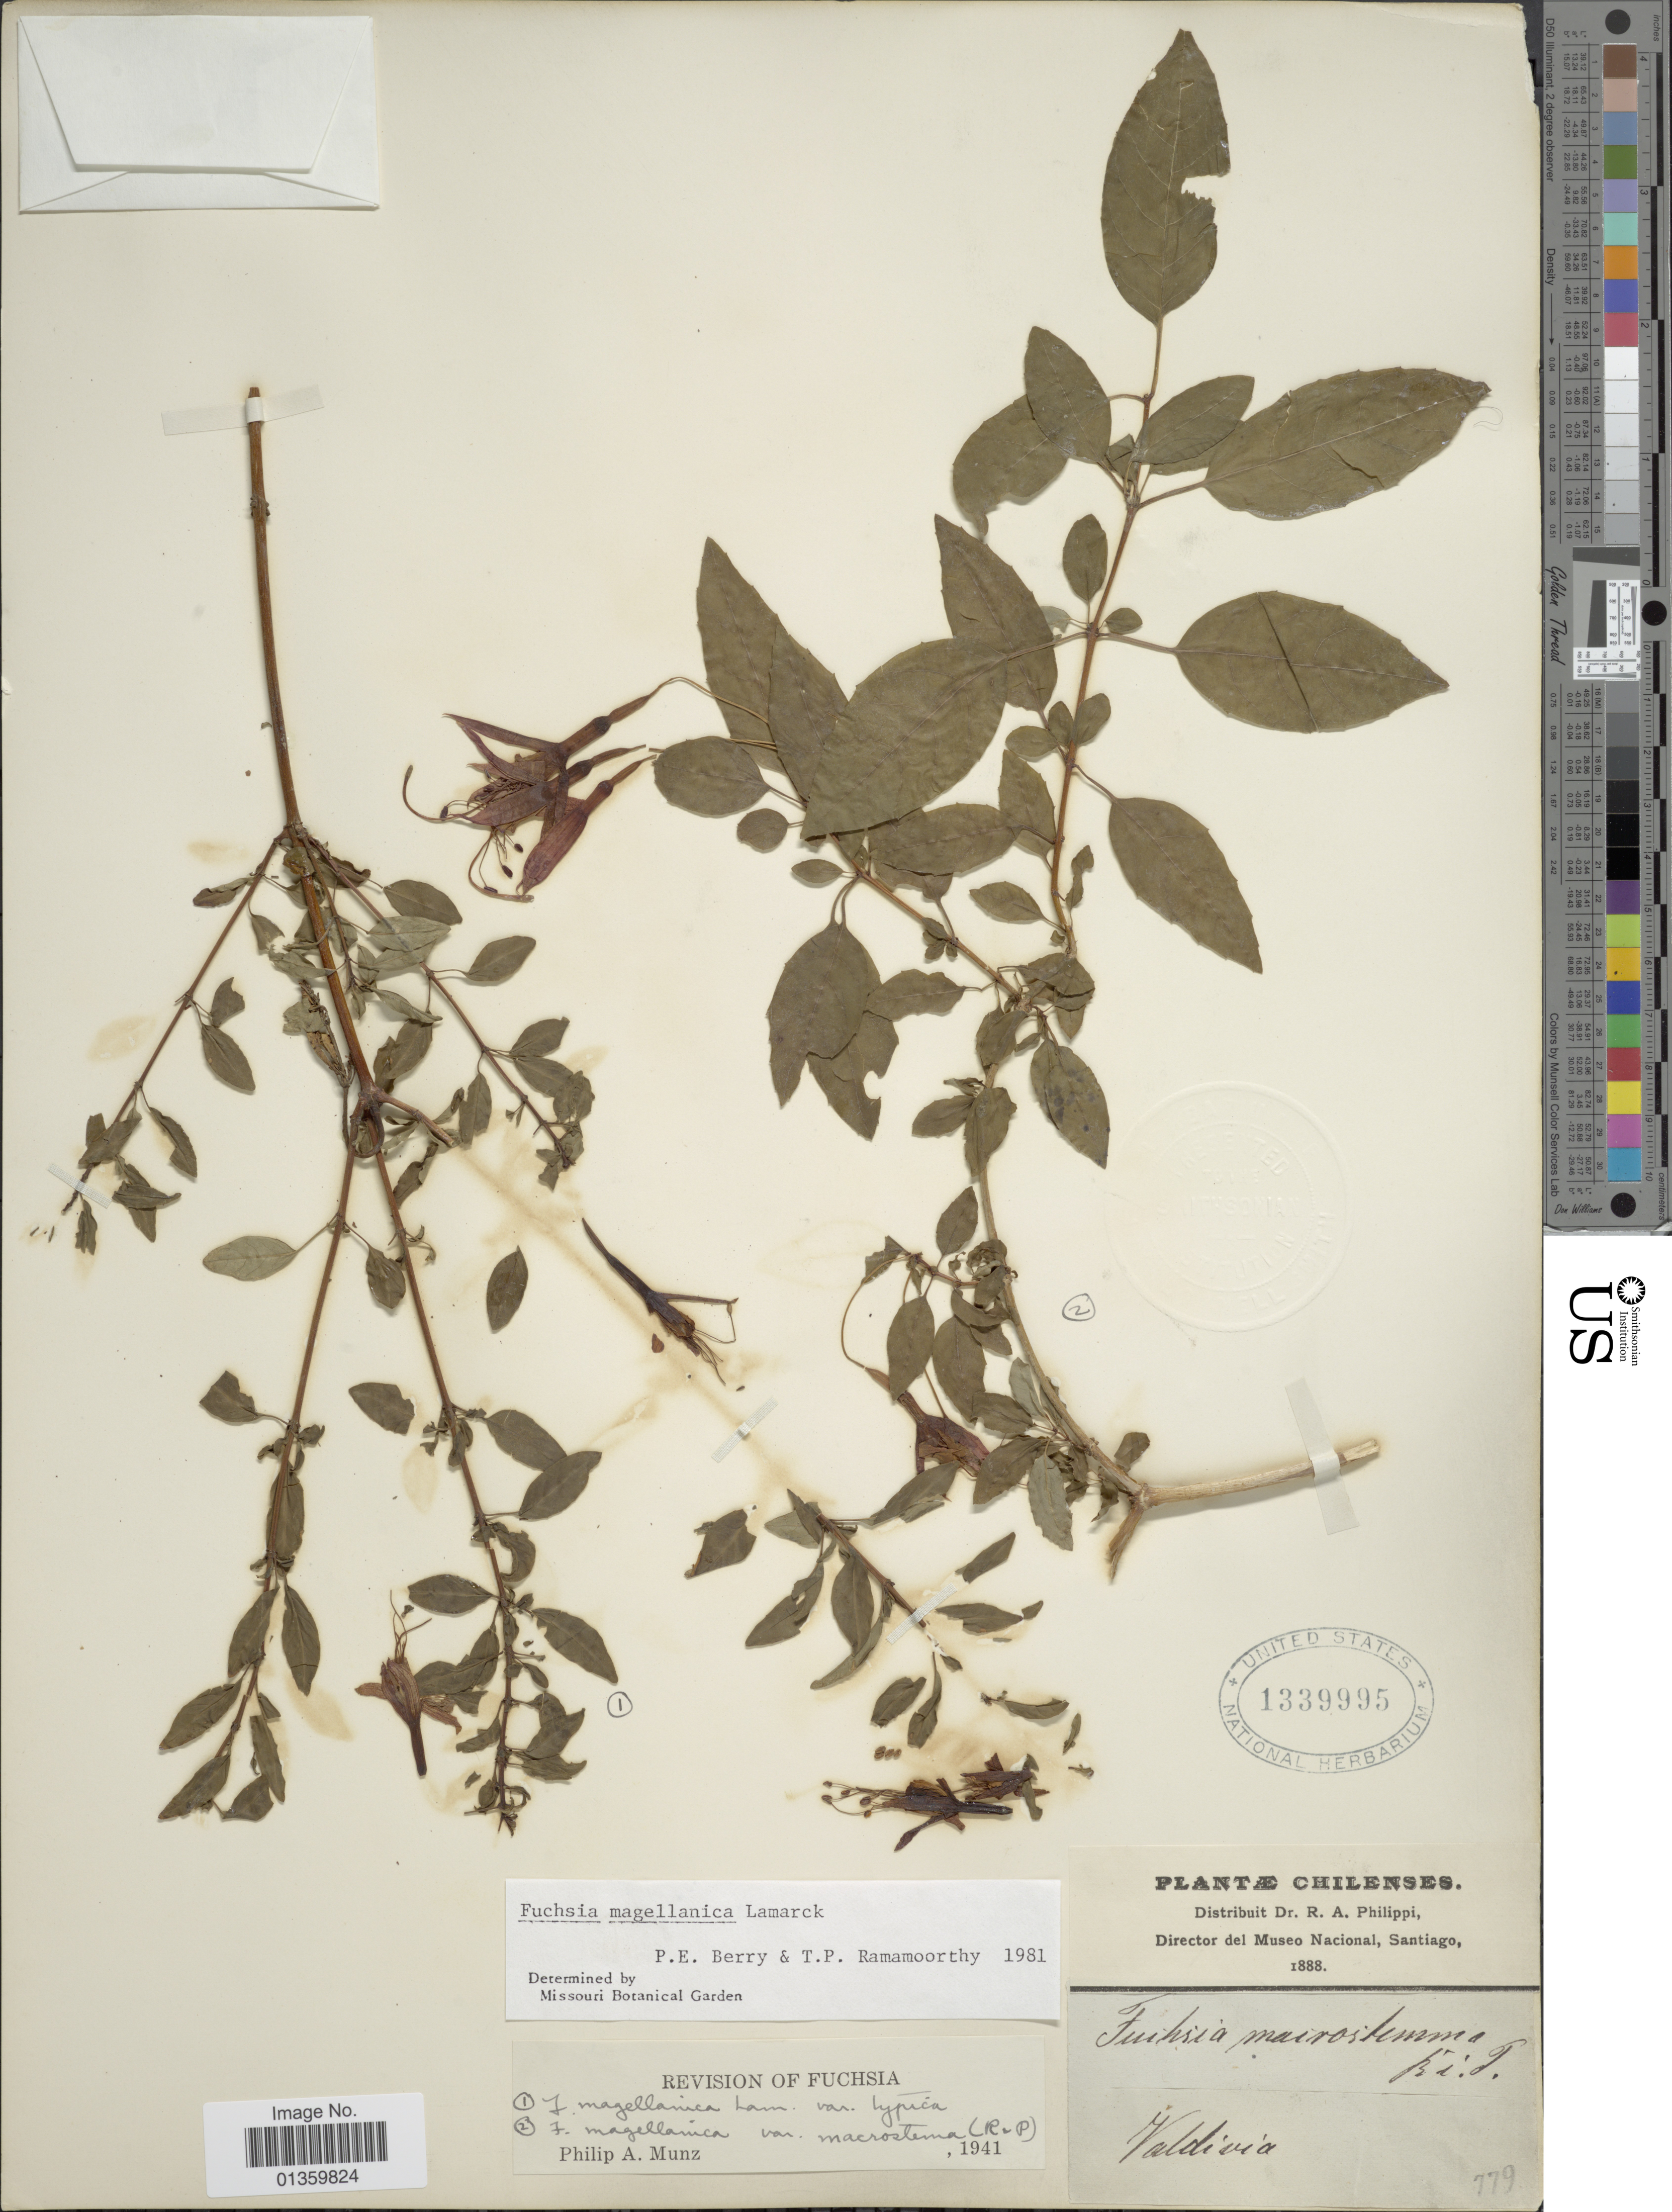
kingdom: Plantae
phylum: Tracheophyta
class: Magnoliopsida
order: Myrtales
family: Onagraceae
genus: Fuchsia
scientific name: Fuchsia magellanica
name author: Lam.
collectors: R. A. Philippi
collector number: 779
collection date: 1888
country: Chile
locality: Valdivia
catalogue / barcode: US 1339995